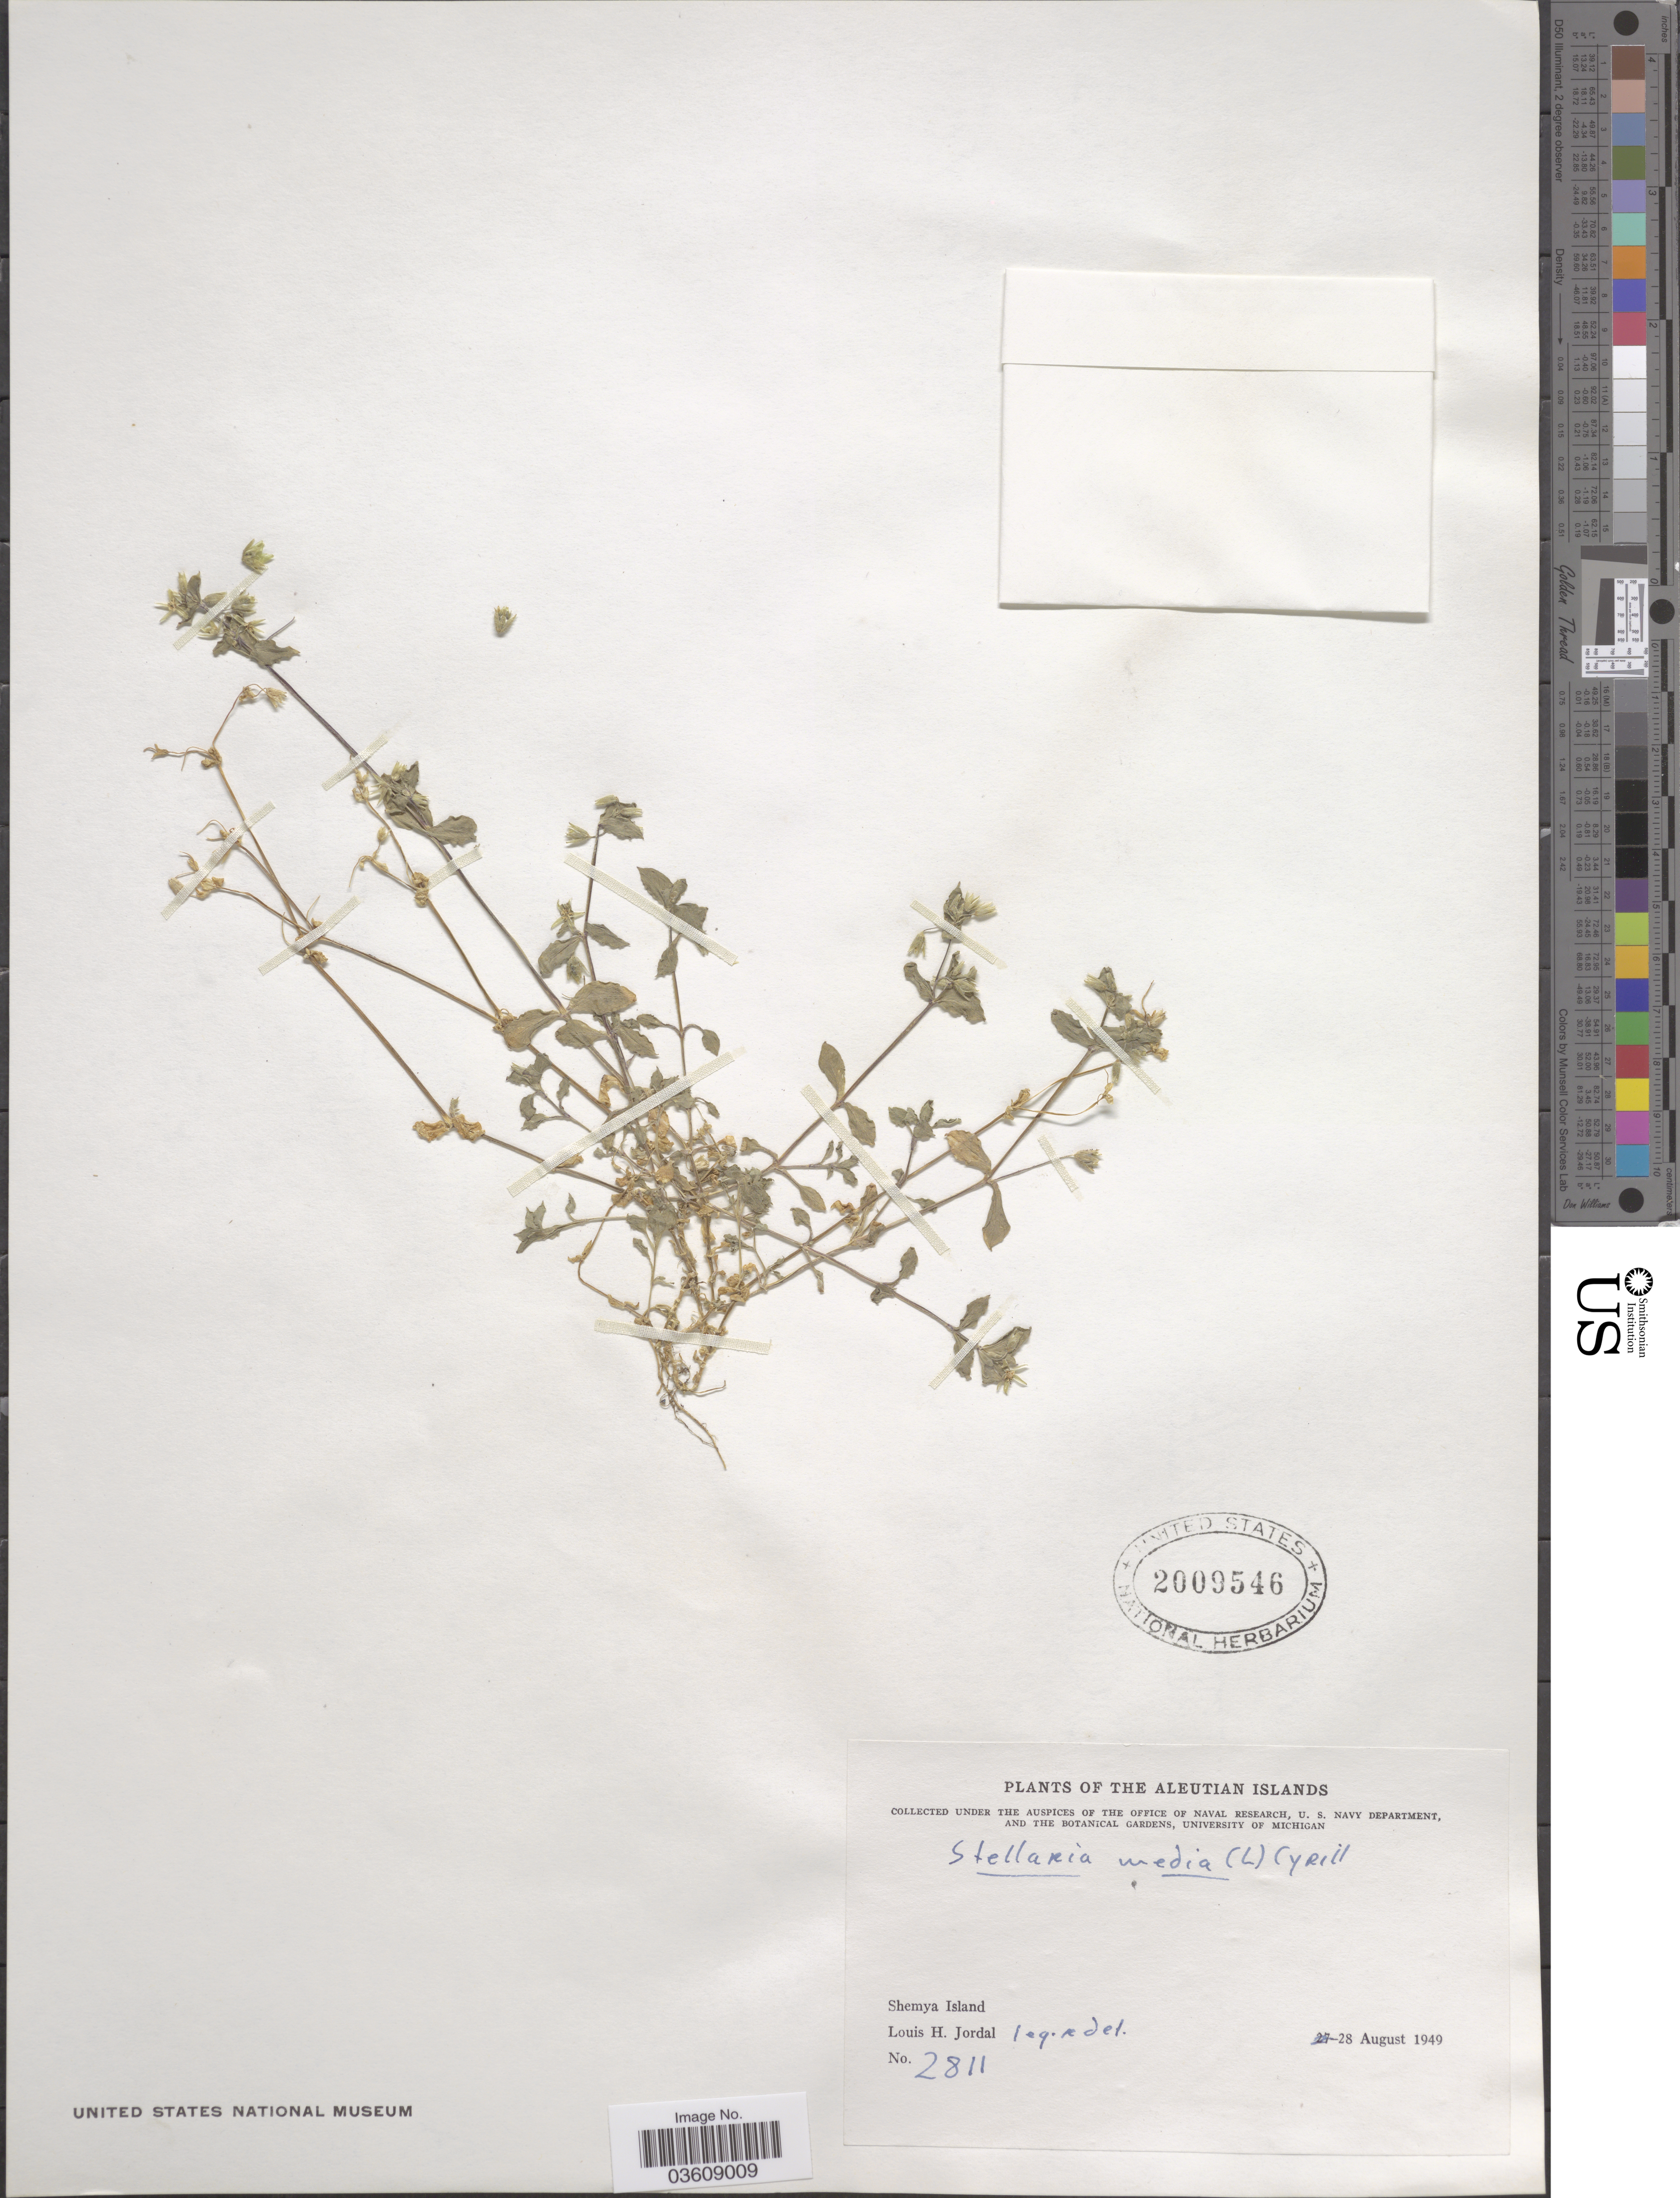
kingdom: Plantae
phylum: Tracheophyta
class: Magnoliopsida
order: Caryophyllales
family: Caryophyllaceae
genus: Stellaria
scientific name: Stellaria media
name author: (L.) Vill.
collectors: L. Jordal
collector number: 2811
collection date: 1949-08-28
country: United States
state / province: Alaska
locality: The Aleutian Islands. Shemya Island.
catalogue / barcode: US 2009546